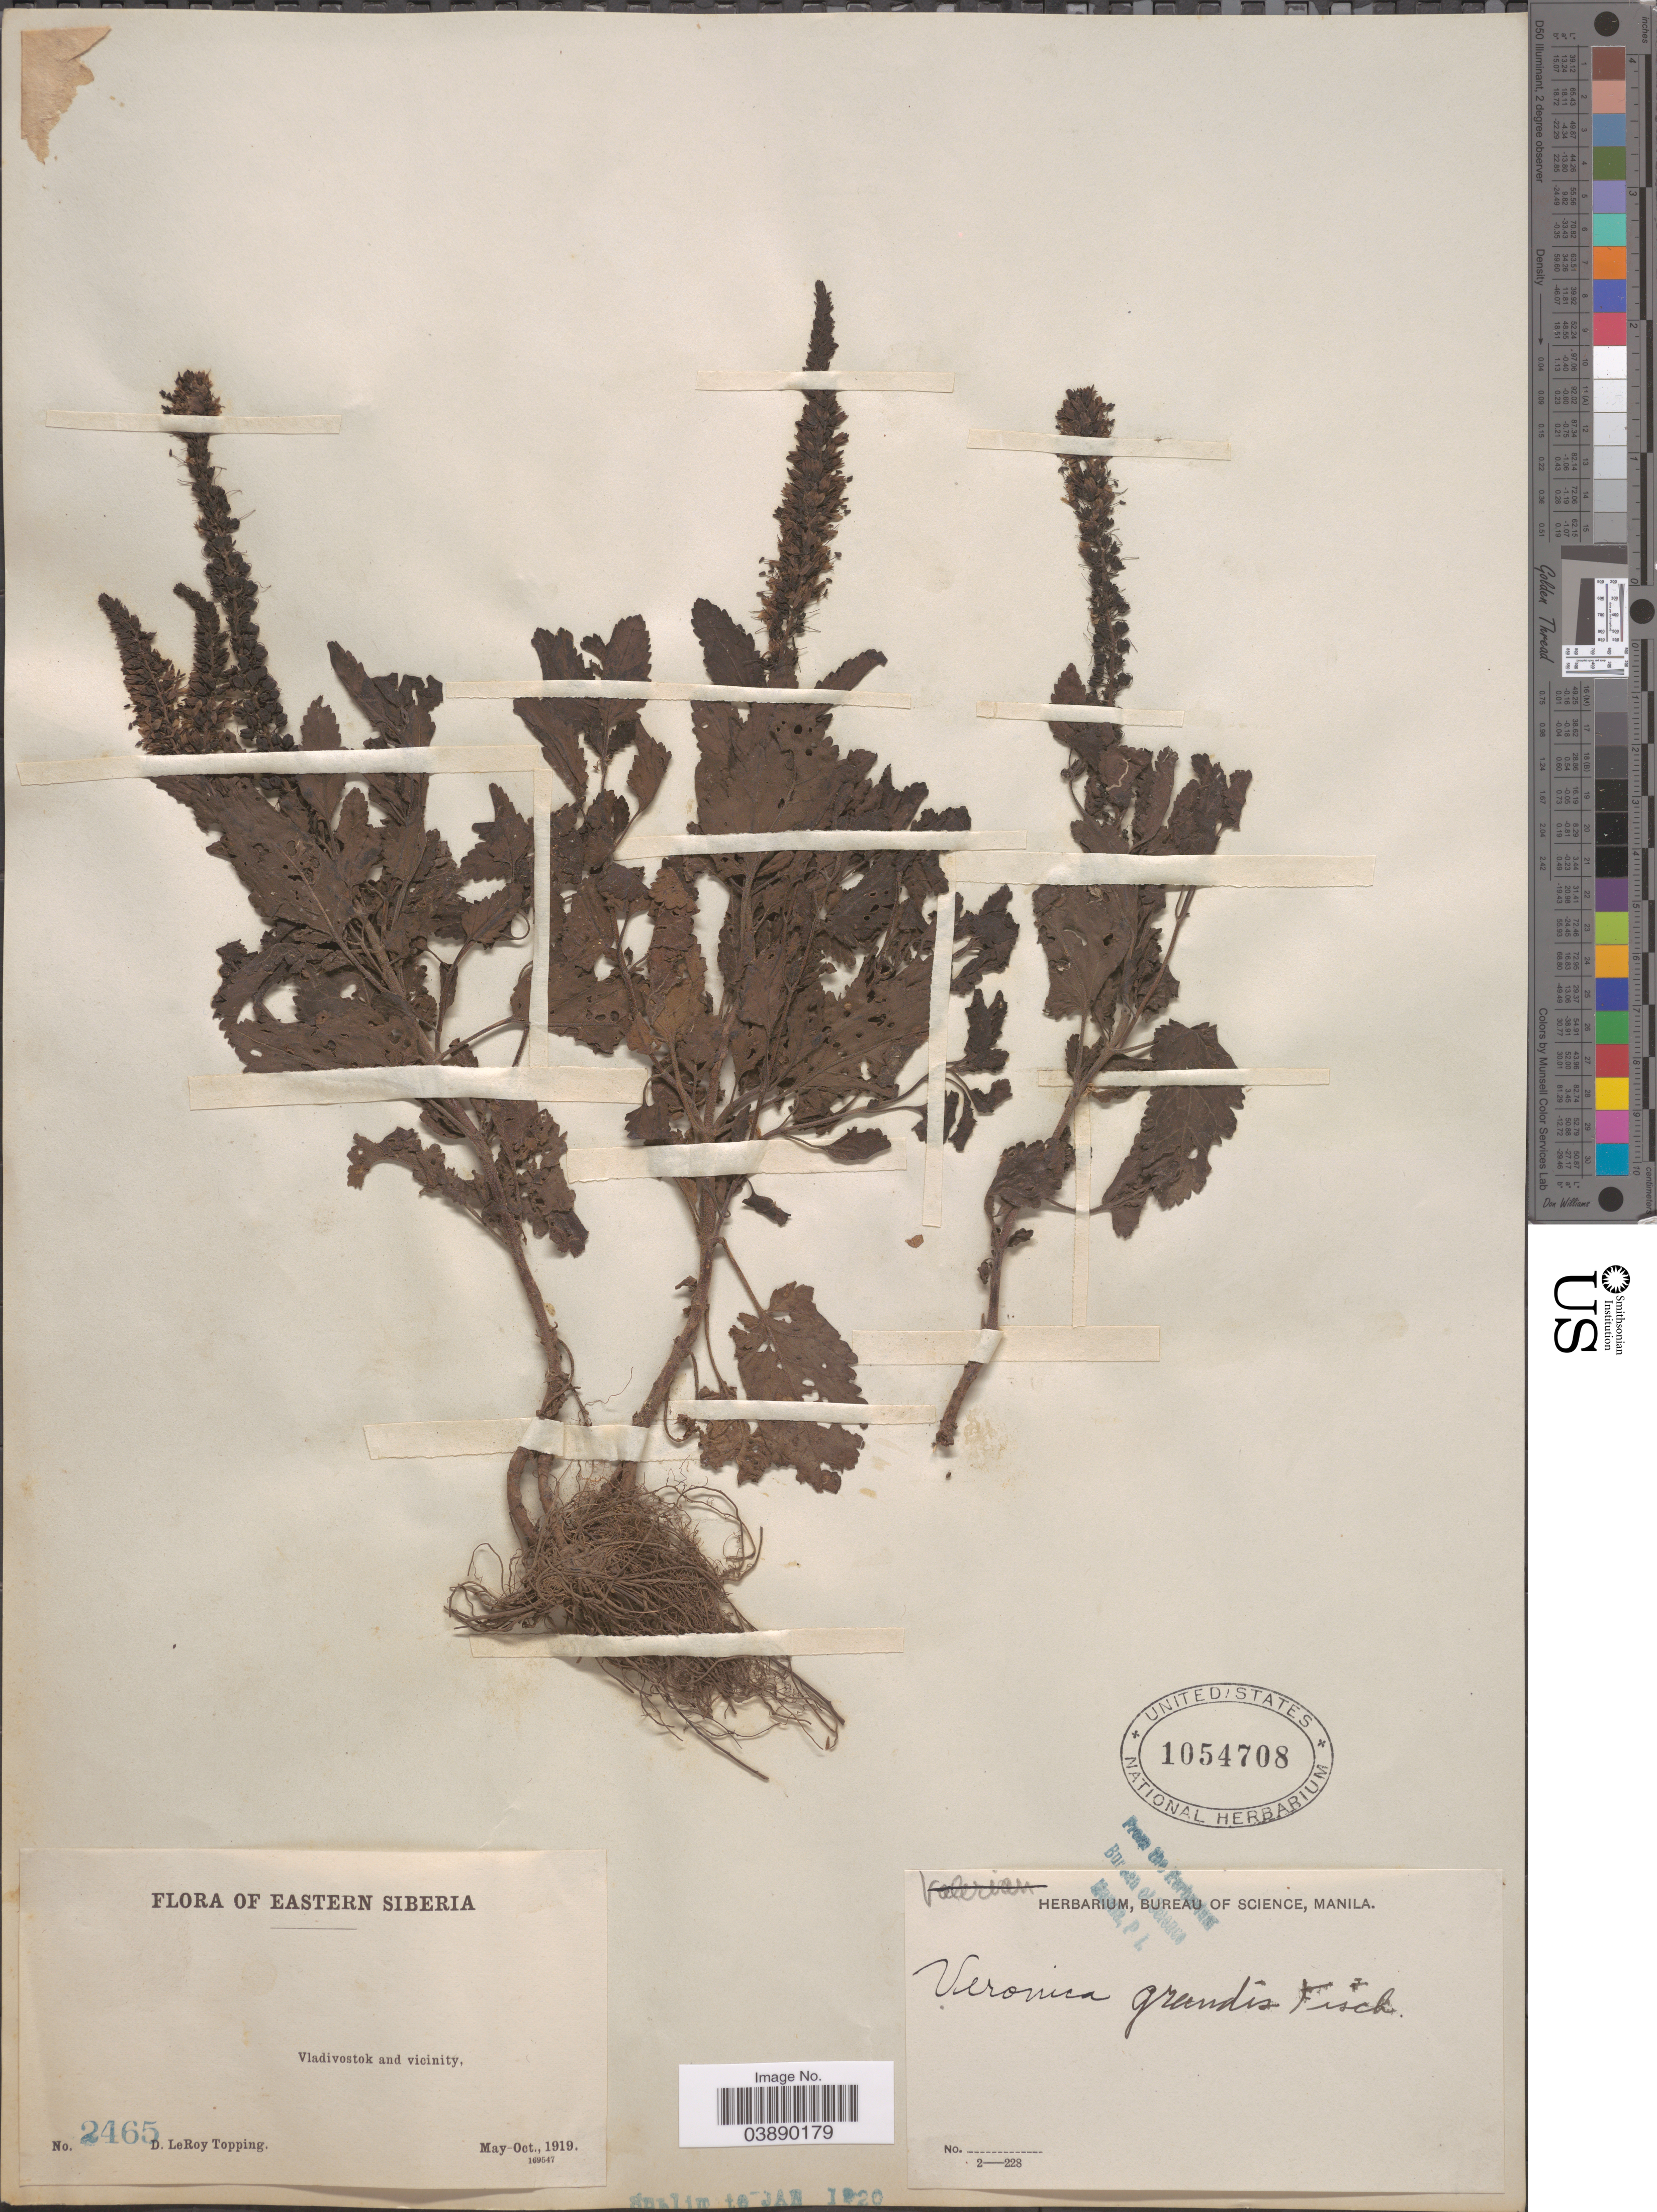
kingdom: Plantae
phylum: Tracheophyta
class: Magnoliopsida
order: Lamiales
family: Plantaginaceae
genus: Veronica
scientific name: Veronica daurica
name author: Stev.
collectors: D. L. Topping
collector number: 2465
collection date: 1919-05/1919-10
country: Russian Federation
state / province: Primorsky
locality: Eastern Siberia. Vladivostok and vicinity.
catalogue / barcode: US 1054708